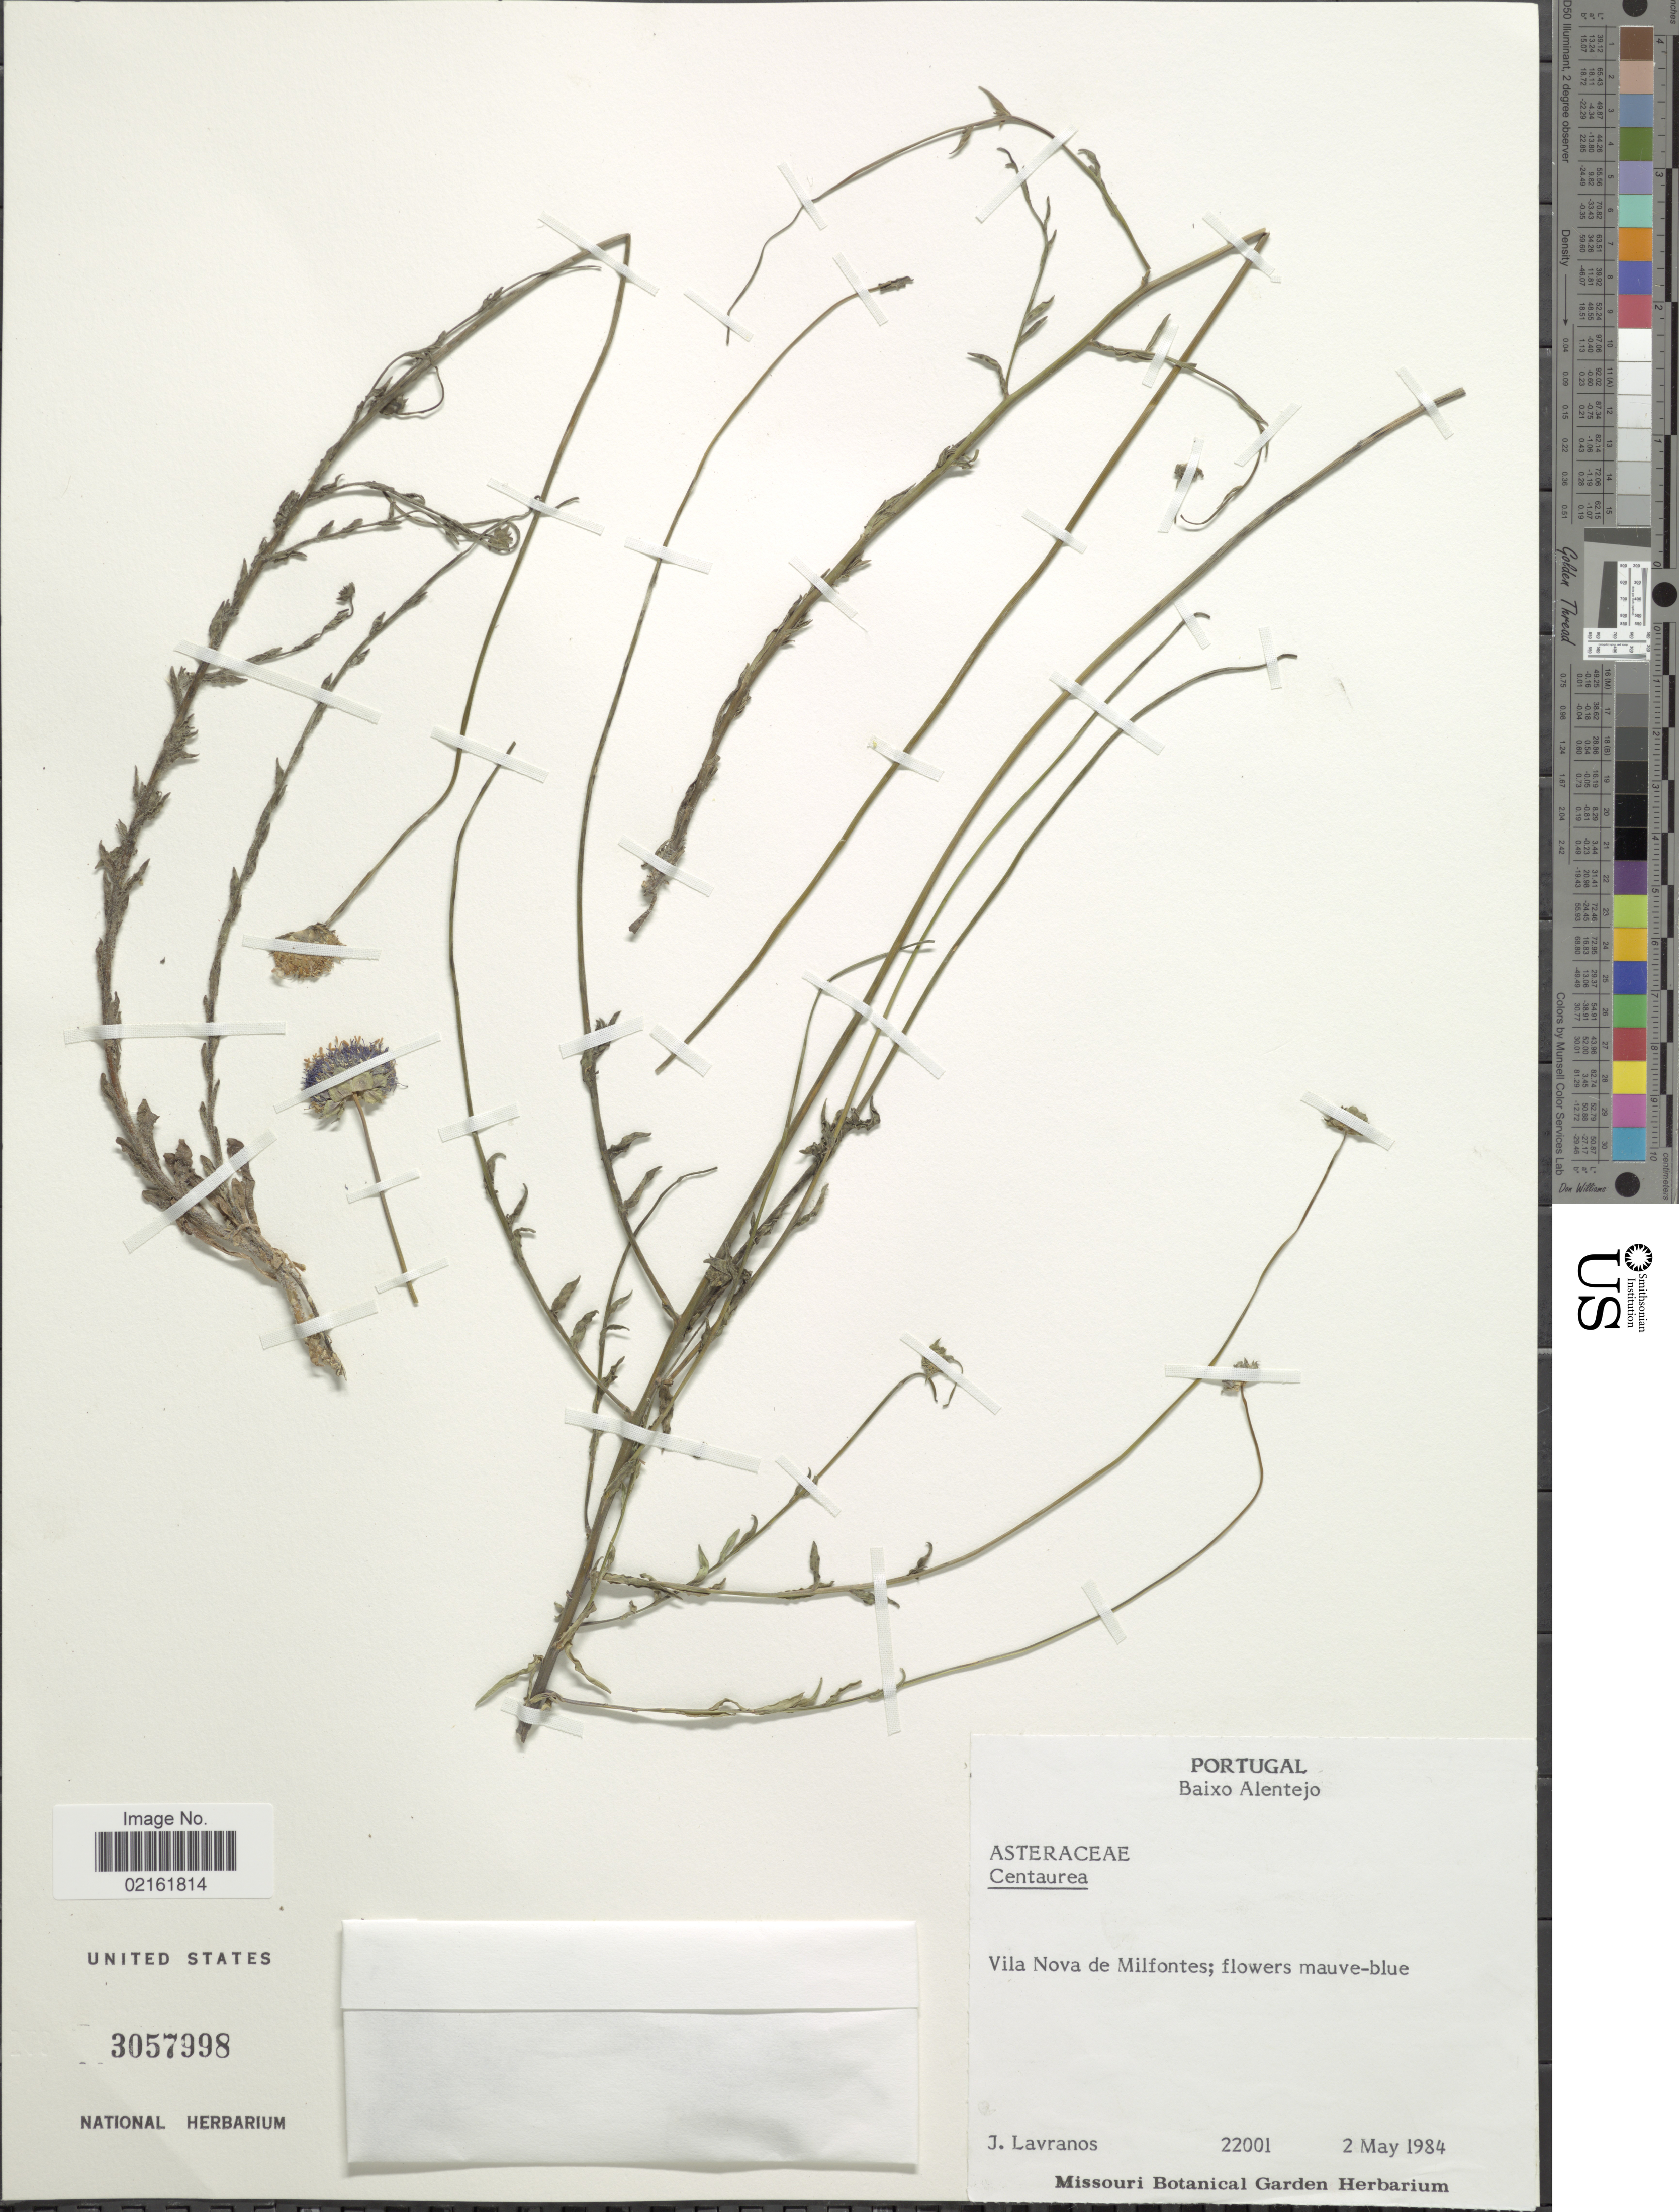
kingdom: Plantae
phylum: Tracheophyta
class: Magnoliopsida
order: Asterales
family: Asteraceae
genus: Centaurea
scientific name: Centaurea sp.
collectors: J. Lavranos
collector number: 22001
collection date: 1984-05-02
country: Portugal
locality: Baixo Alentejo, Vila Nova de Milfontes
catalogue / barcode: US 3057998